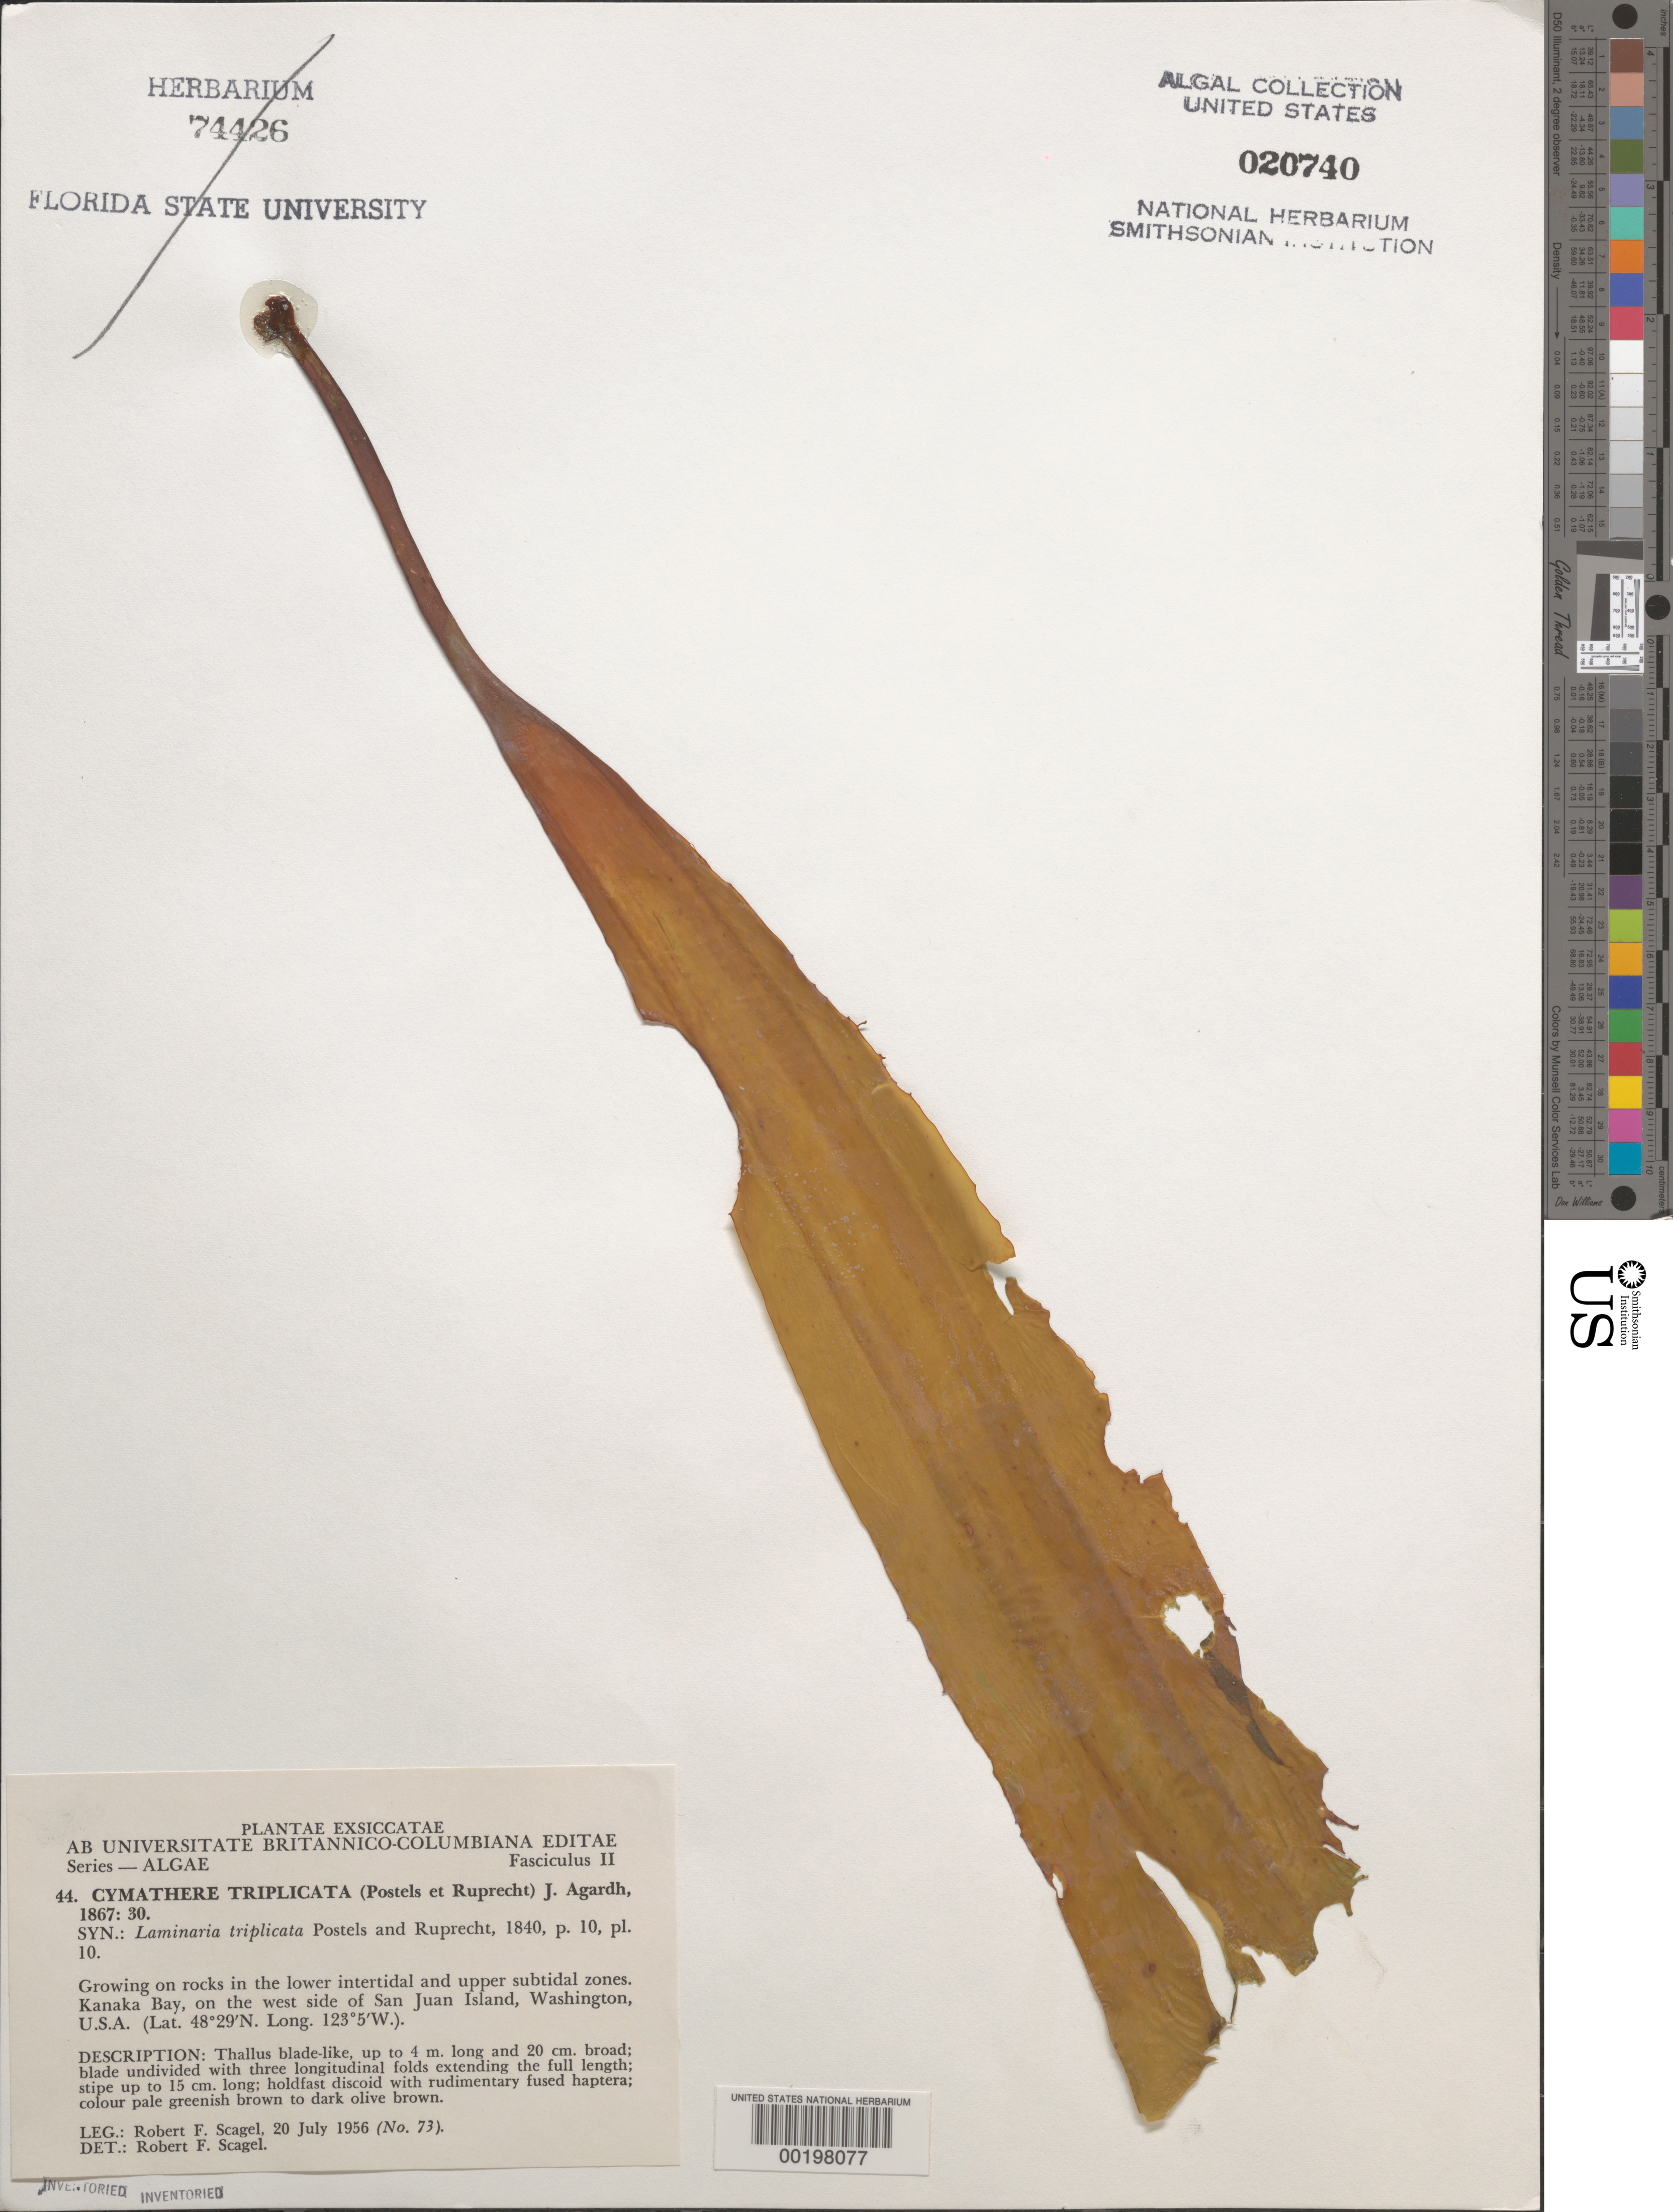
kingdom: Chromista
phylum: Ochrophyta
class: Phaeophyceae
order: Laminariales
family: Laminariaceae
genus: Cymathaere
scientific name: Cymathaere triplicata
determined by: Scagel, R. F.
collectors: R. F. Scagel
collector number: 73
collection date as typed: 20 Jul 1956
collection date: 1956-07-20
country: United States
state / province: Washington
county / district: San Juan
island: San Juan Island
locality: Kanaka Bay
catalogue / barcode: US 20740